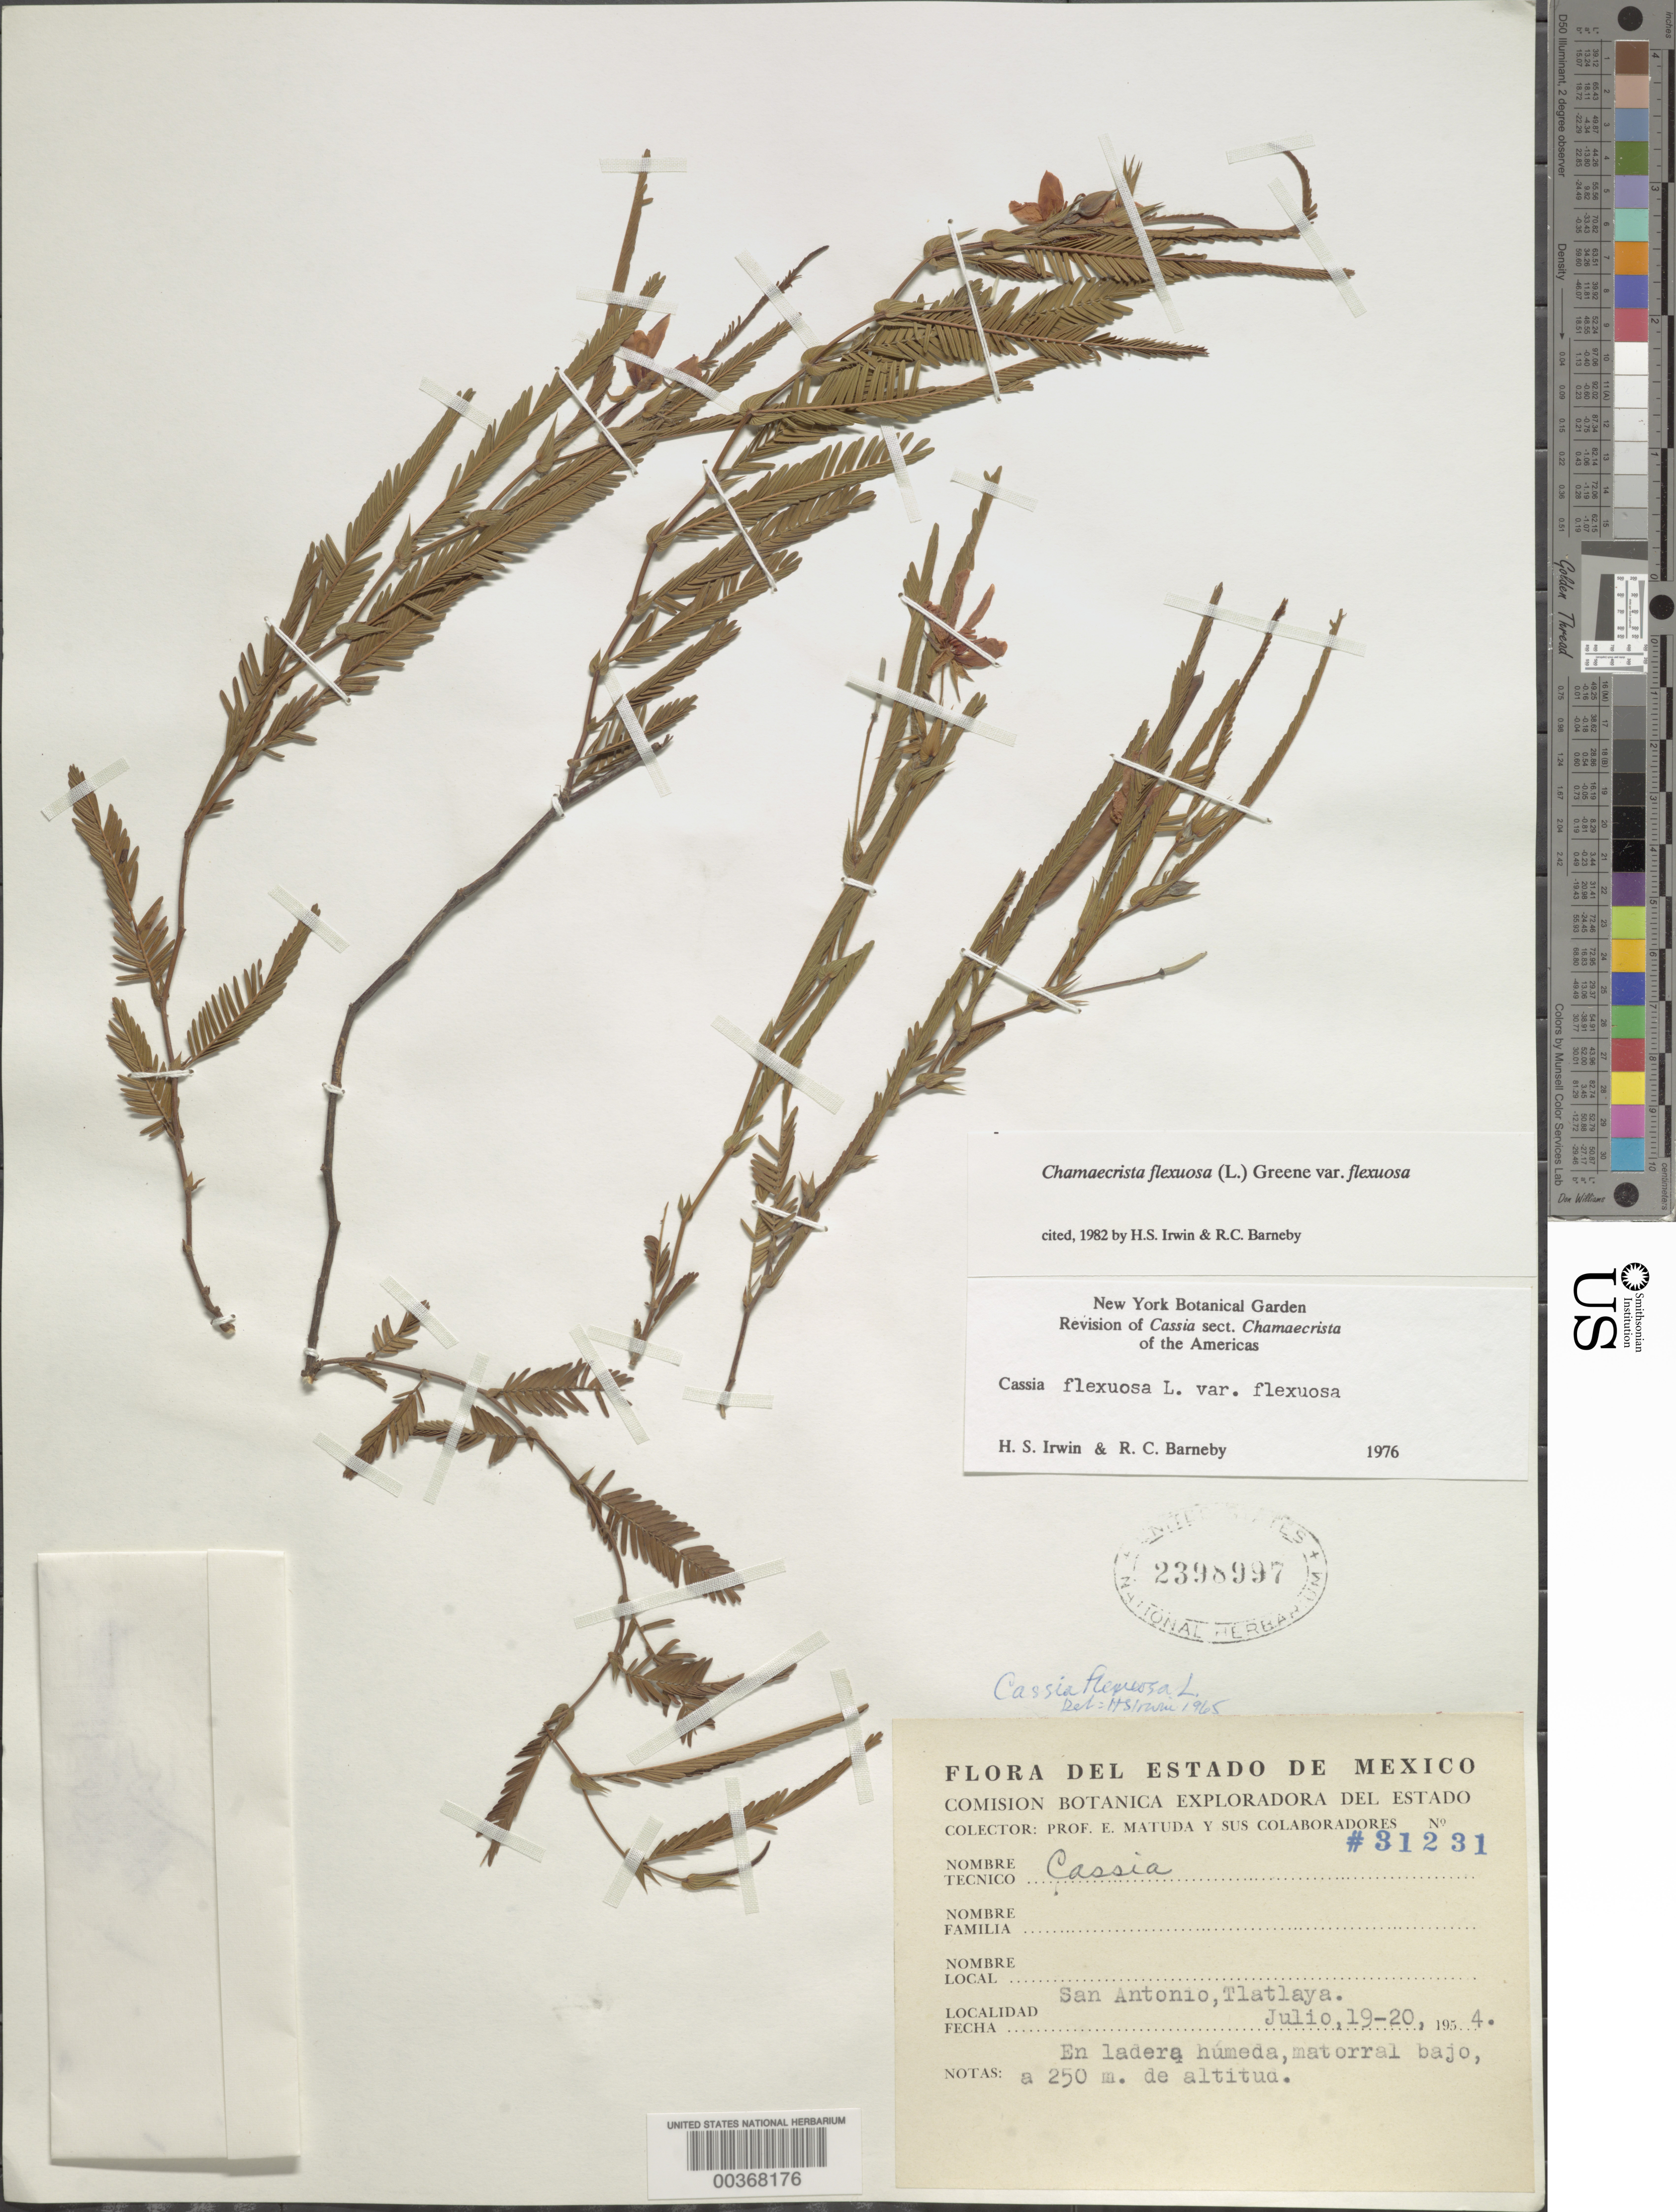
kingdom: Plantae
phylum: Tracheophyta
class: Magnoliopsida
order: Fabales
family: Fabaceae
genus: Chamaecrista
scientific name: Chamaecrista flexuosa var. flexuosa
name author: (L.) Greene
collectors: E. Matuda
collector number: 31231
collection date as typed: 19 Jul 1954 to 20 Jul 1954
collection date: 1954-07-19/1954-07-20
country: Mexico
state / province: México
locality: San Antonio, Tlatlaya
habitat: En ladera humeda, matorral bajo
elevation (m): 250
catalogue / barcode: US 2398997